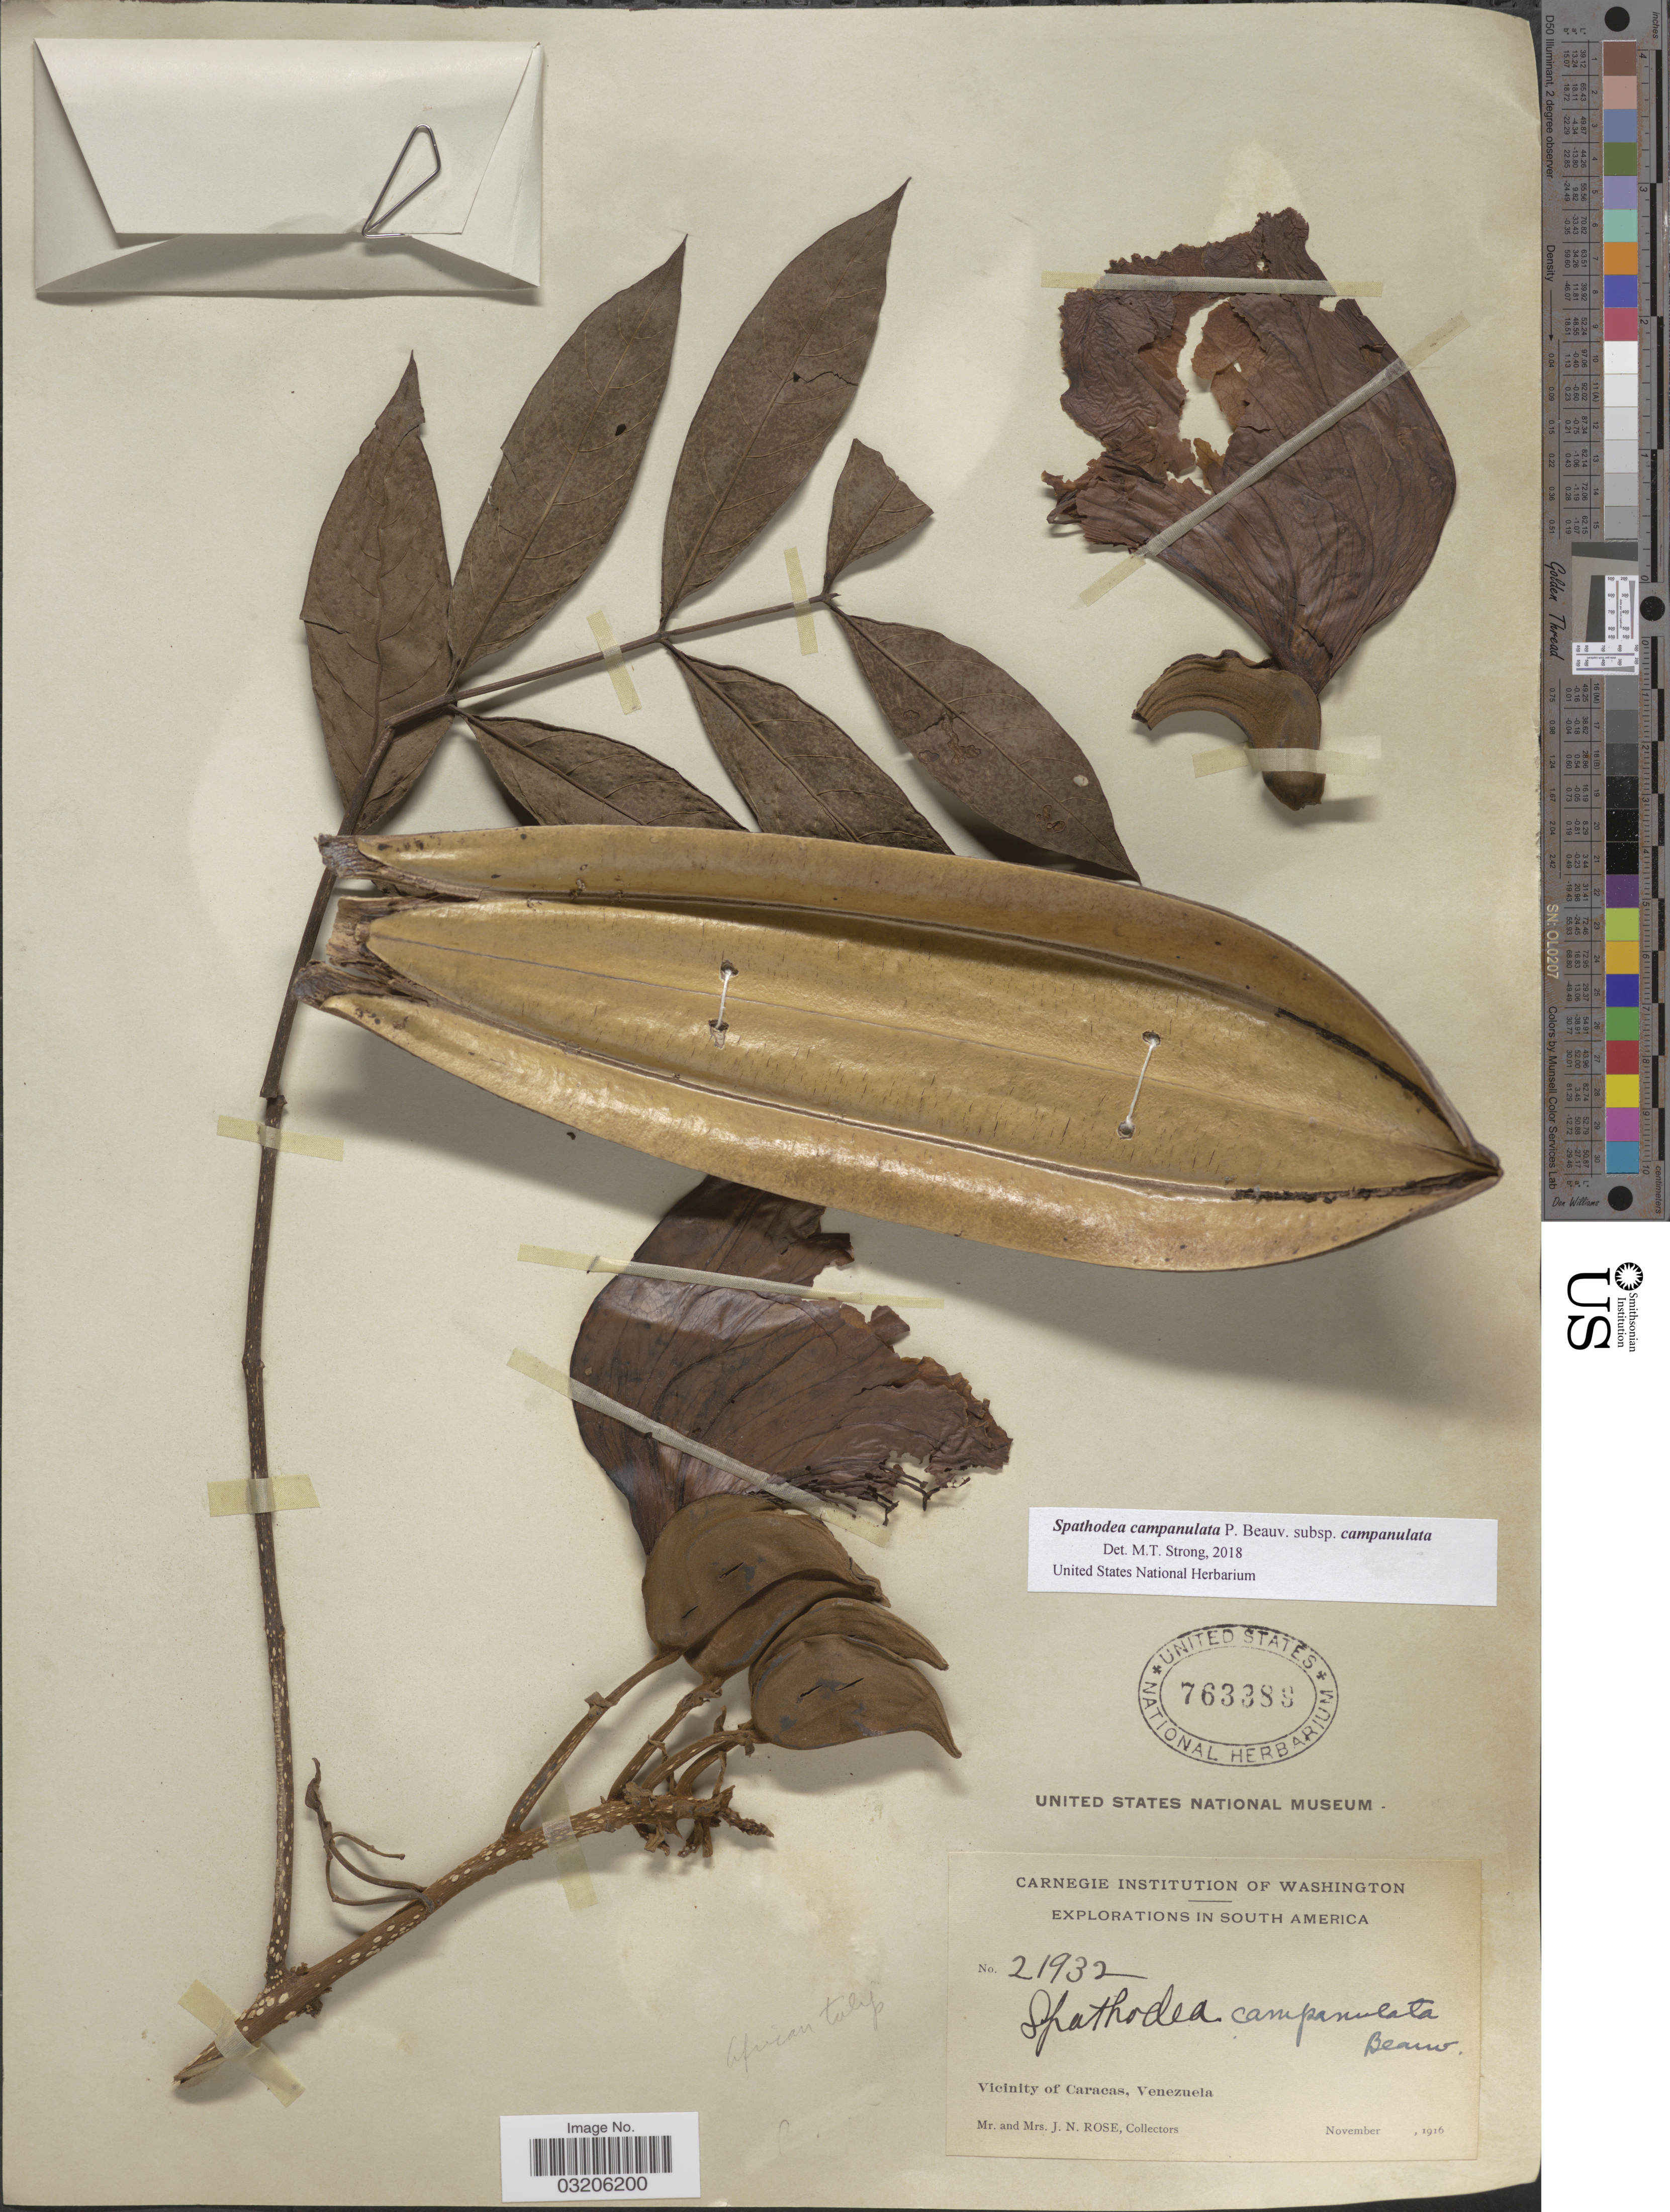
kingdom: Plantae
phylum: Tracheophyta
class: Magnoliopsida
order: Lamiales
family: Bignoniaceae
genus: Spathodea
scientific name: Spathodea campanulata subsp. campanulata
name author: P. Beauv.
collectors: J. N. Rose & L. B. Rose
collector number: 21932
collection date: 1916-11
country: Venezuela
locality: Vicinity of Caracas.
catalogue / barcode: US 763389